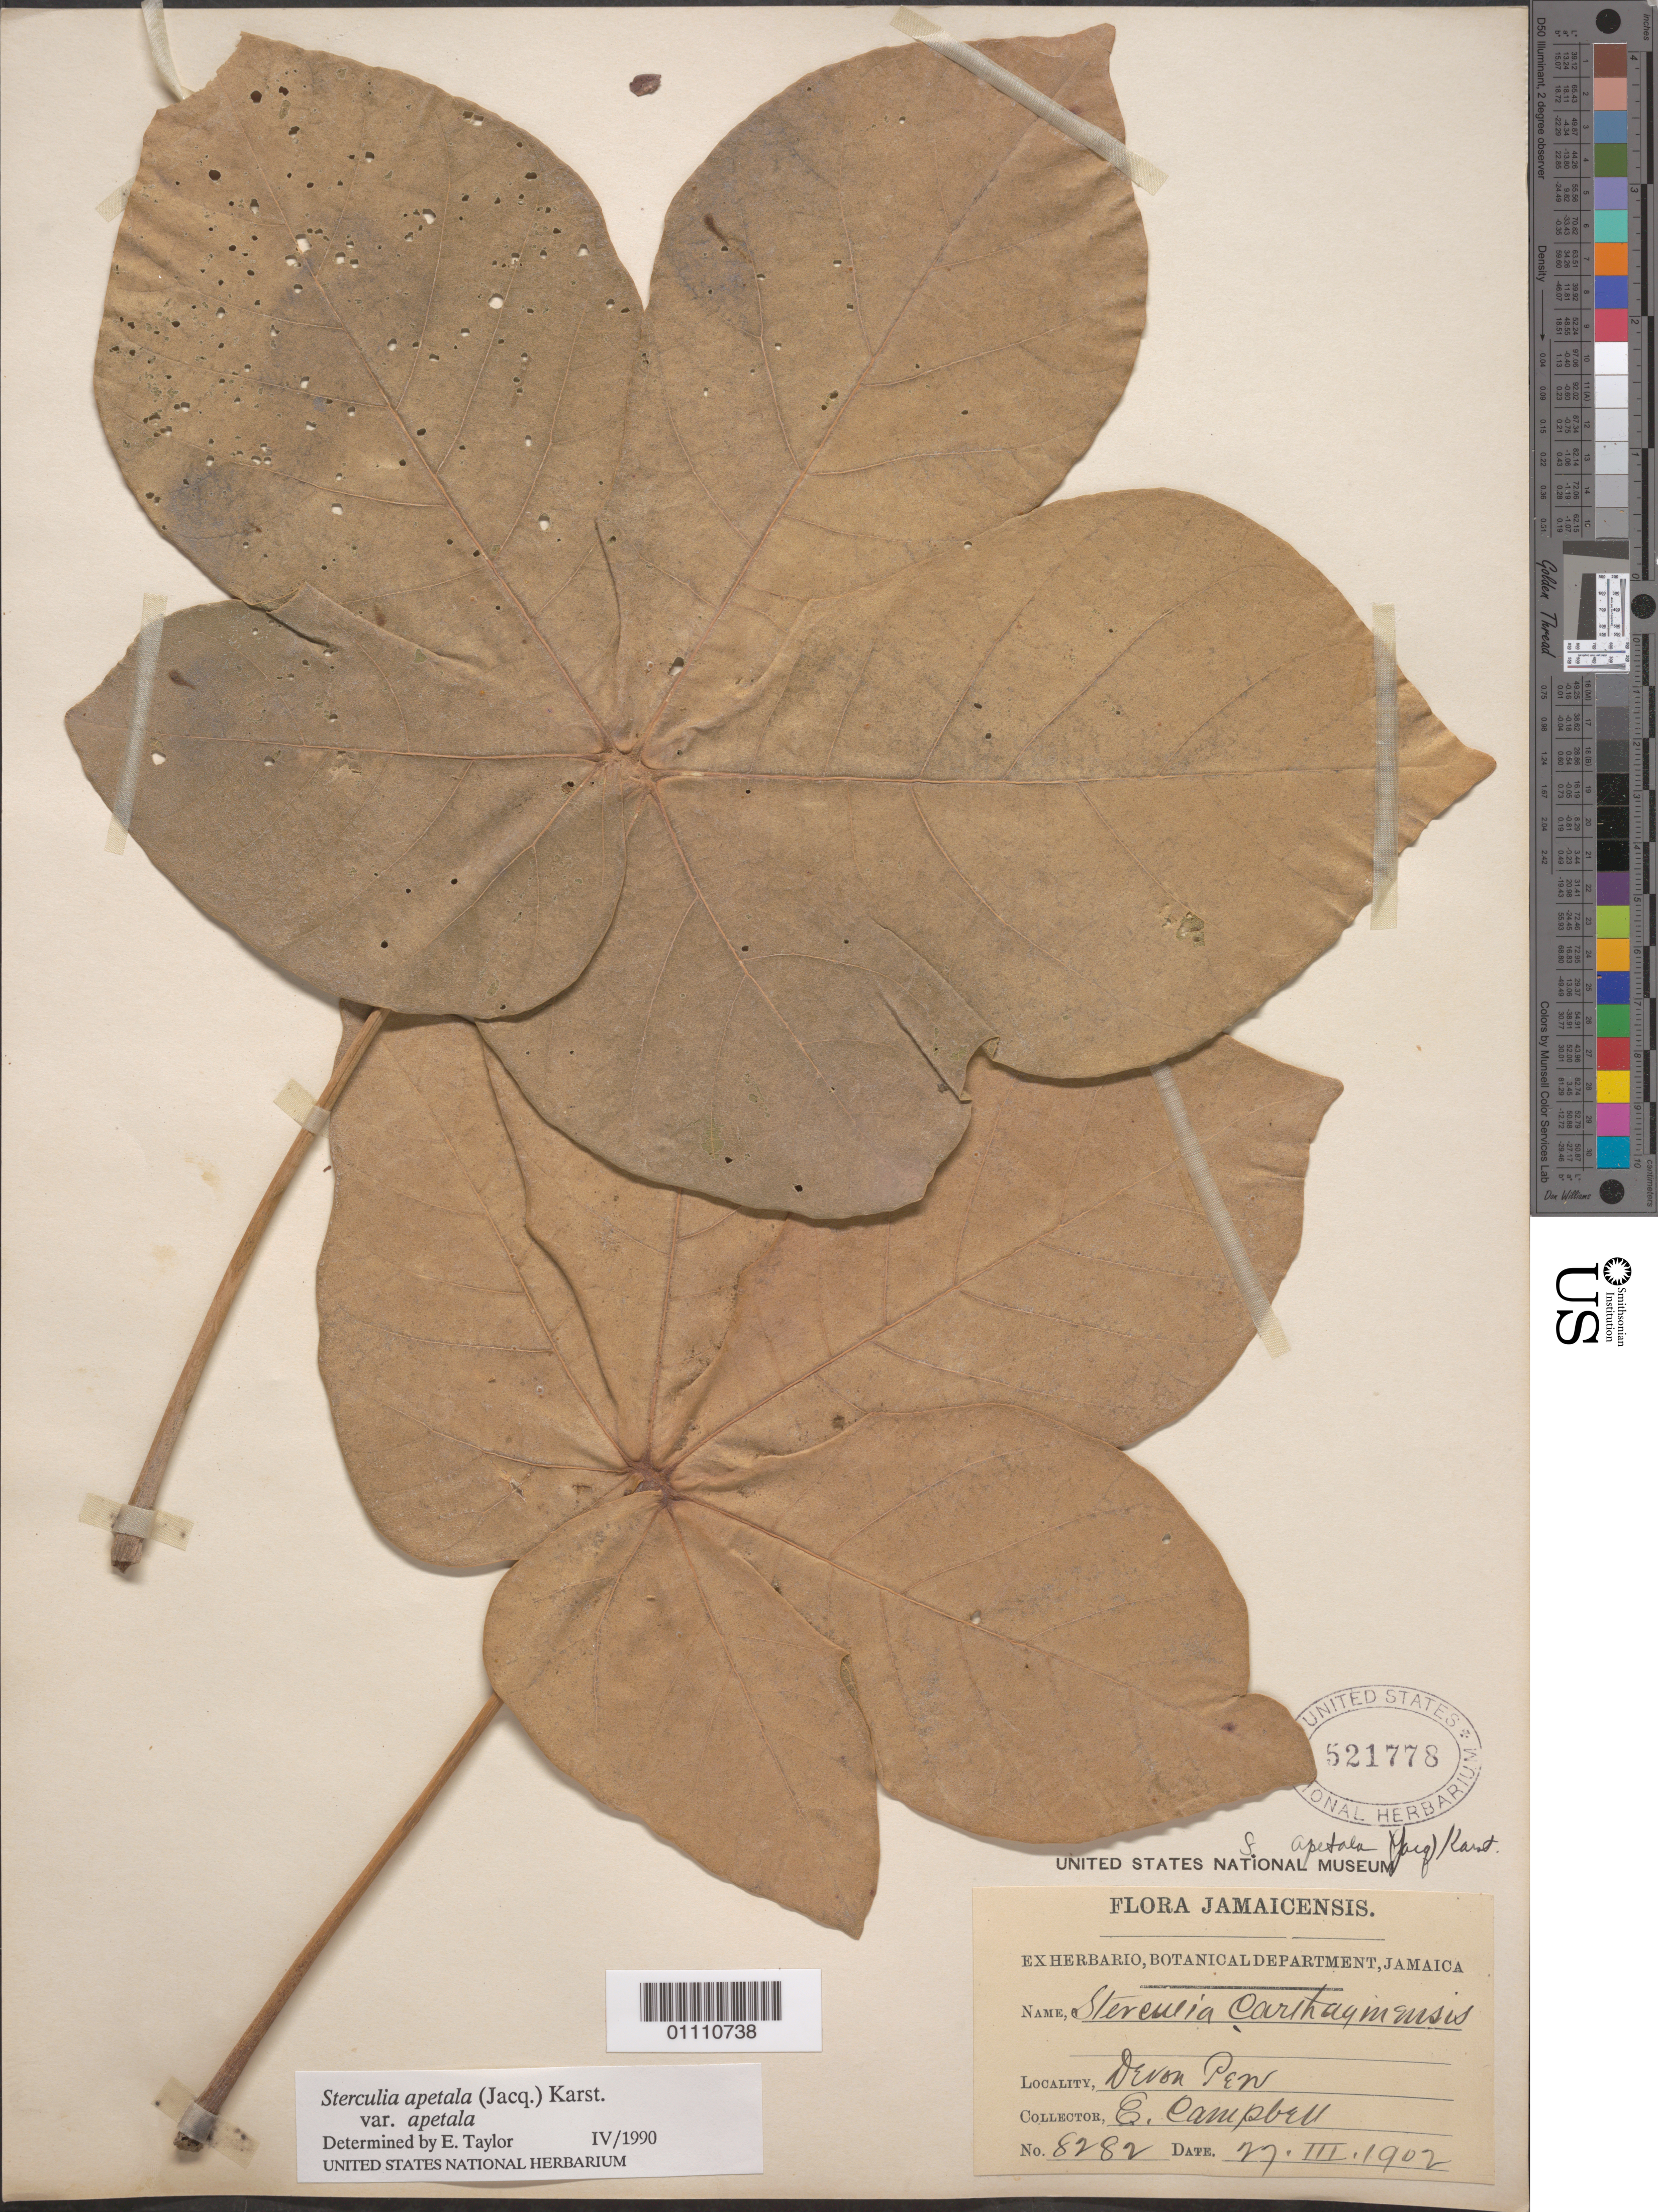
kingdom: Plantae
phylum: Tracheophyta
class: Magnoliopsida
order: Malvales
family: Malvaceae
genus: Sterculia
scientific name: Sterculia apetala var. apetala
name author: (Jacq.) H. Karst.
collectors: E. Campbell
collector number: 8282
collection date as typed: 27 Mar 1902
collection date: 1902-03-27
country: Jamaica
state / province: Saint Mary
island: Jamaica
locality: Devon Pen (Devonpan?)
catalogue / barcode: US 521778